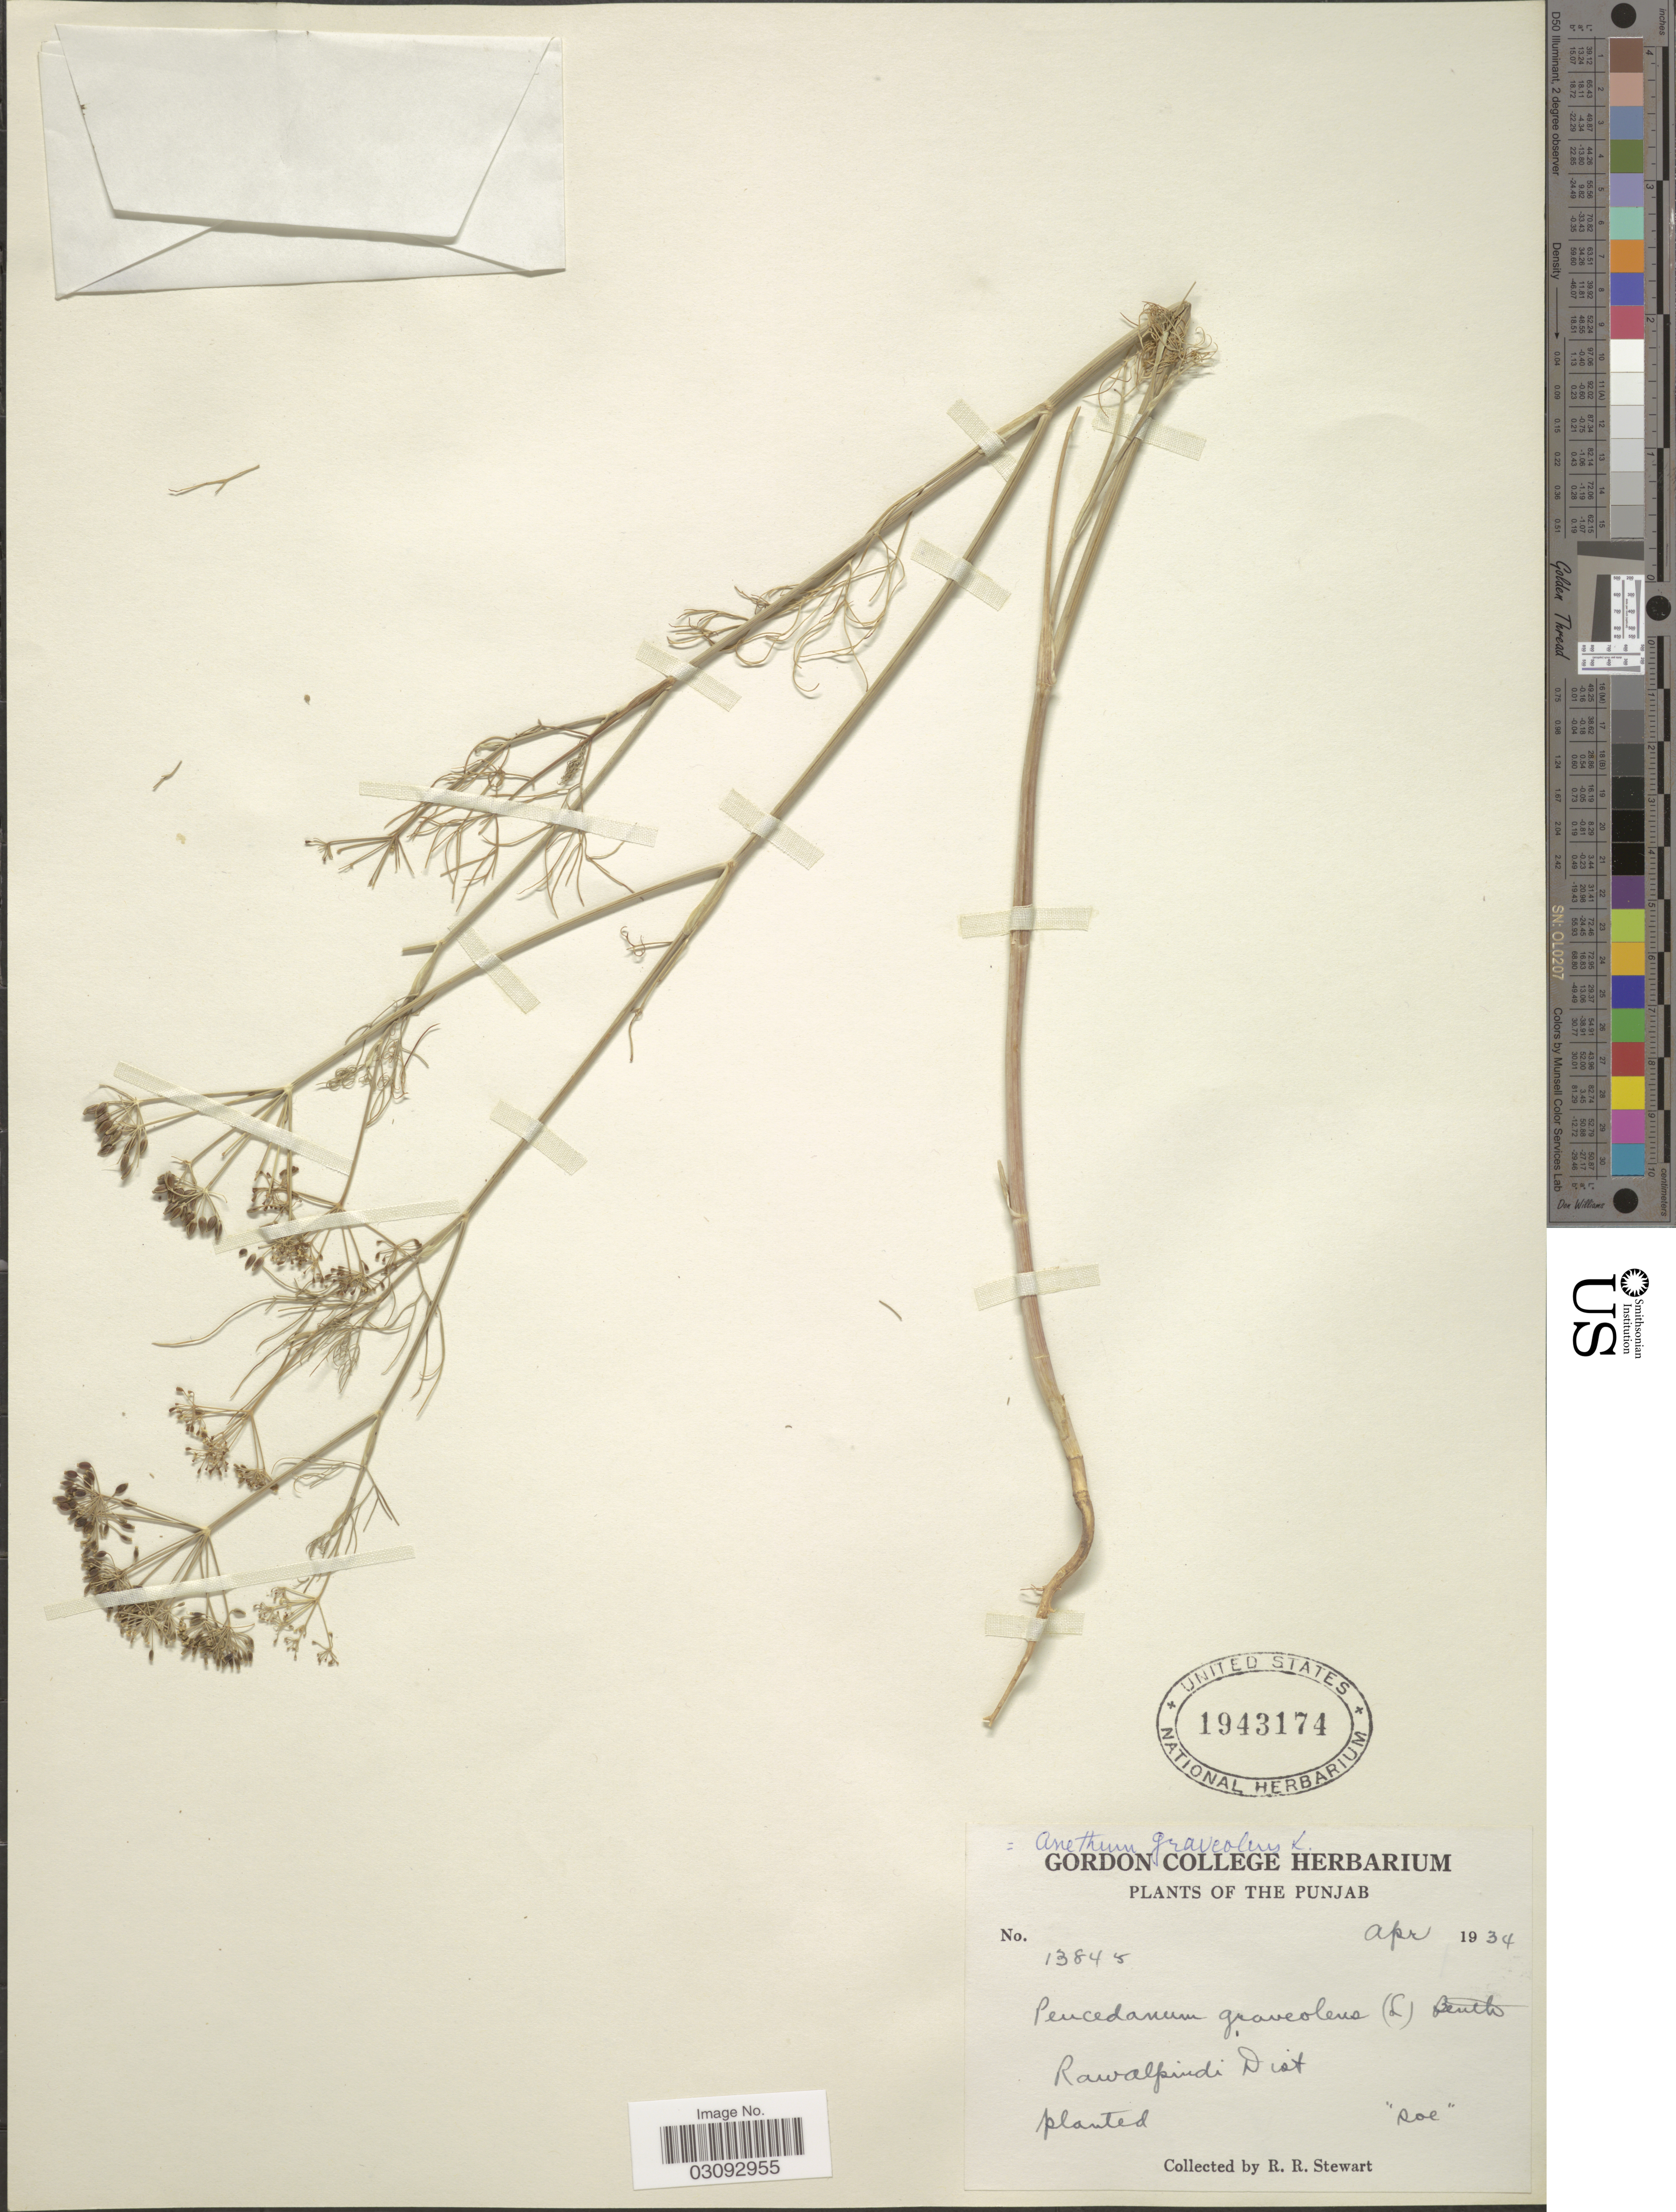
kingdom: Plantae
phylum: Tracheophyta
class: Magnoliopsida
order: Apiales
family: Apiaceae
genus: Peucedanum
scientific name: Peucedanum graveolens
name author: S. Watson in C. King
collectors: R. Stewart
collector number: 13845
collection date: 1934-04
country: Pakistan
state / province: Punjab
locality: The Punjab, Rawalpindi Dist.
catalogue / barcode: US 1943174